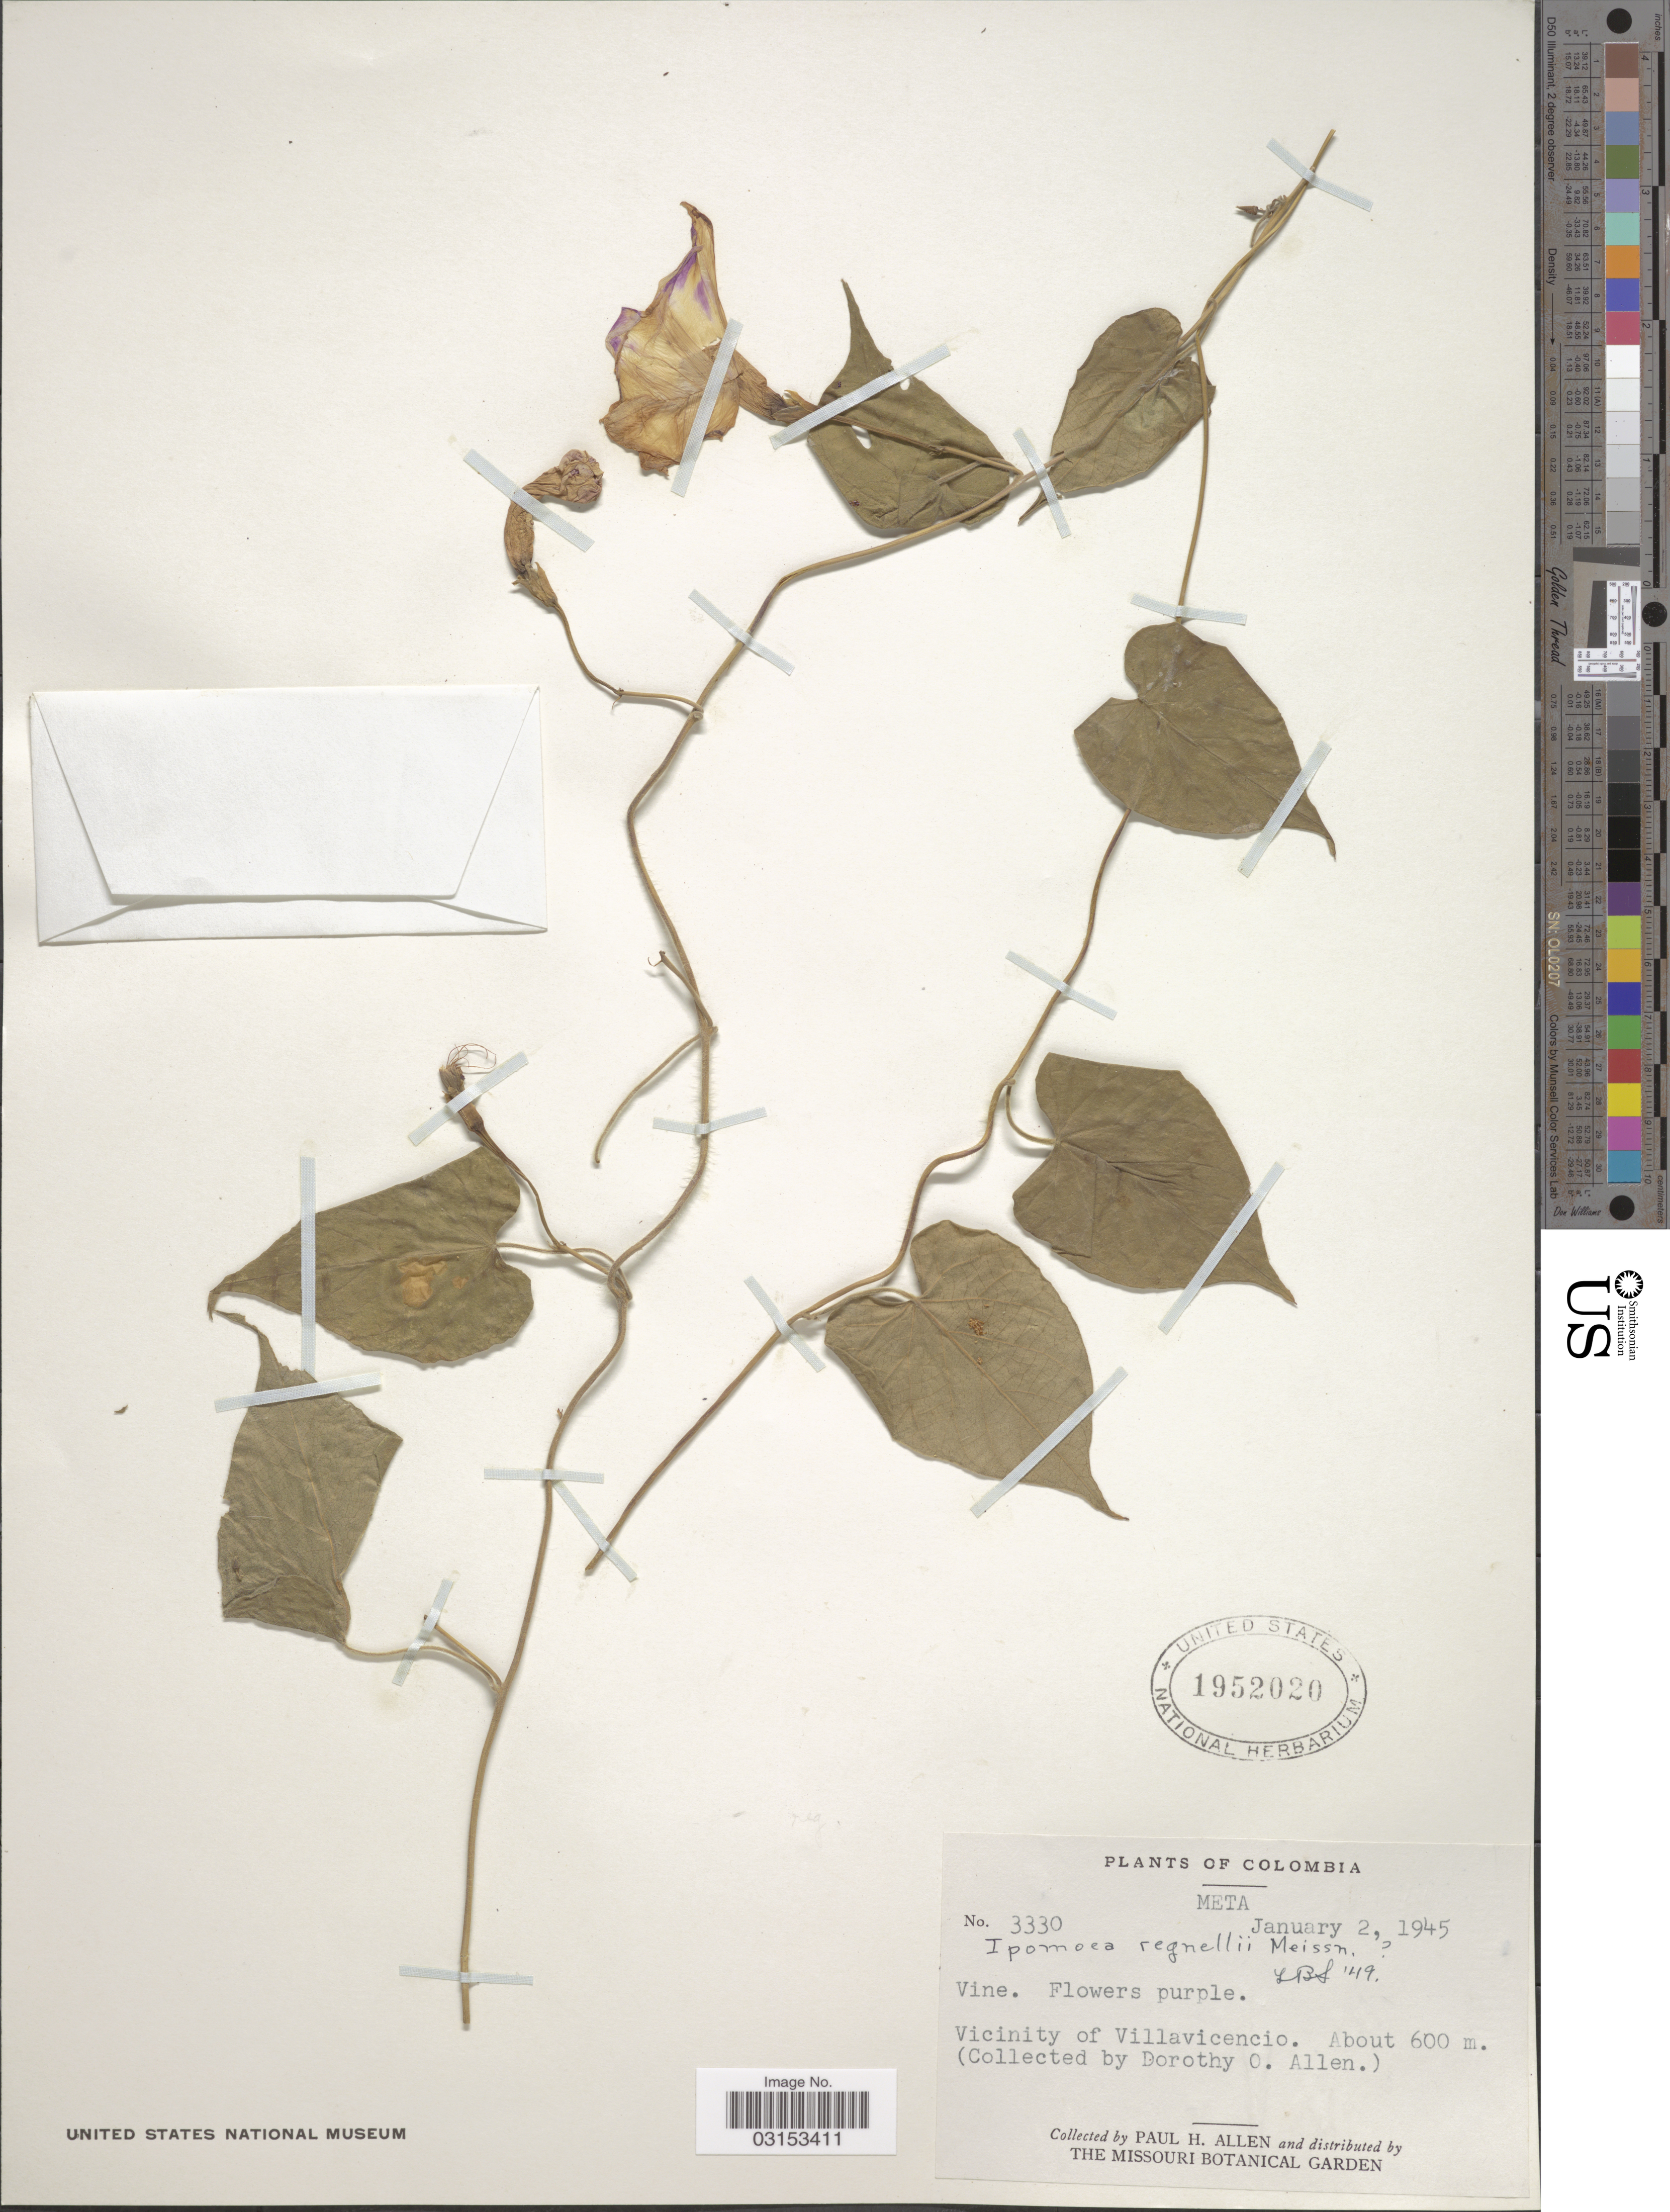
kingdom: Plantae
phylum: Tracheophyta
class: Magnoliopsida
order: Solanales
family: Convolvulaceae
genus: Ipomoea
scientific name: Ipomoea regnellii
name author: Meisn.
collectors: P. H. Allen & D. O. Allen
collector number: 3330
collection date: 1945-01-02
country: Colombia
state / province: Meta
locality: Vicinity of Villavicencio.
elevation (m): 600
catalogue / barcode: US 1952020